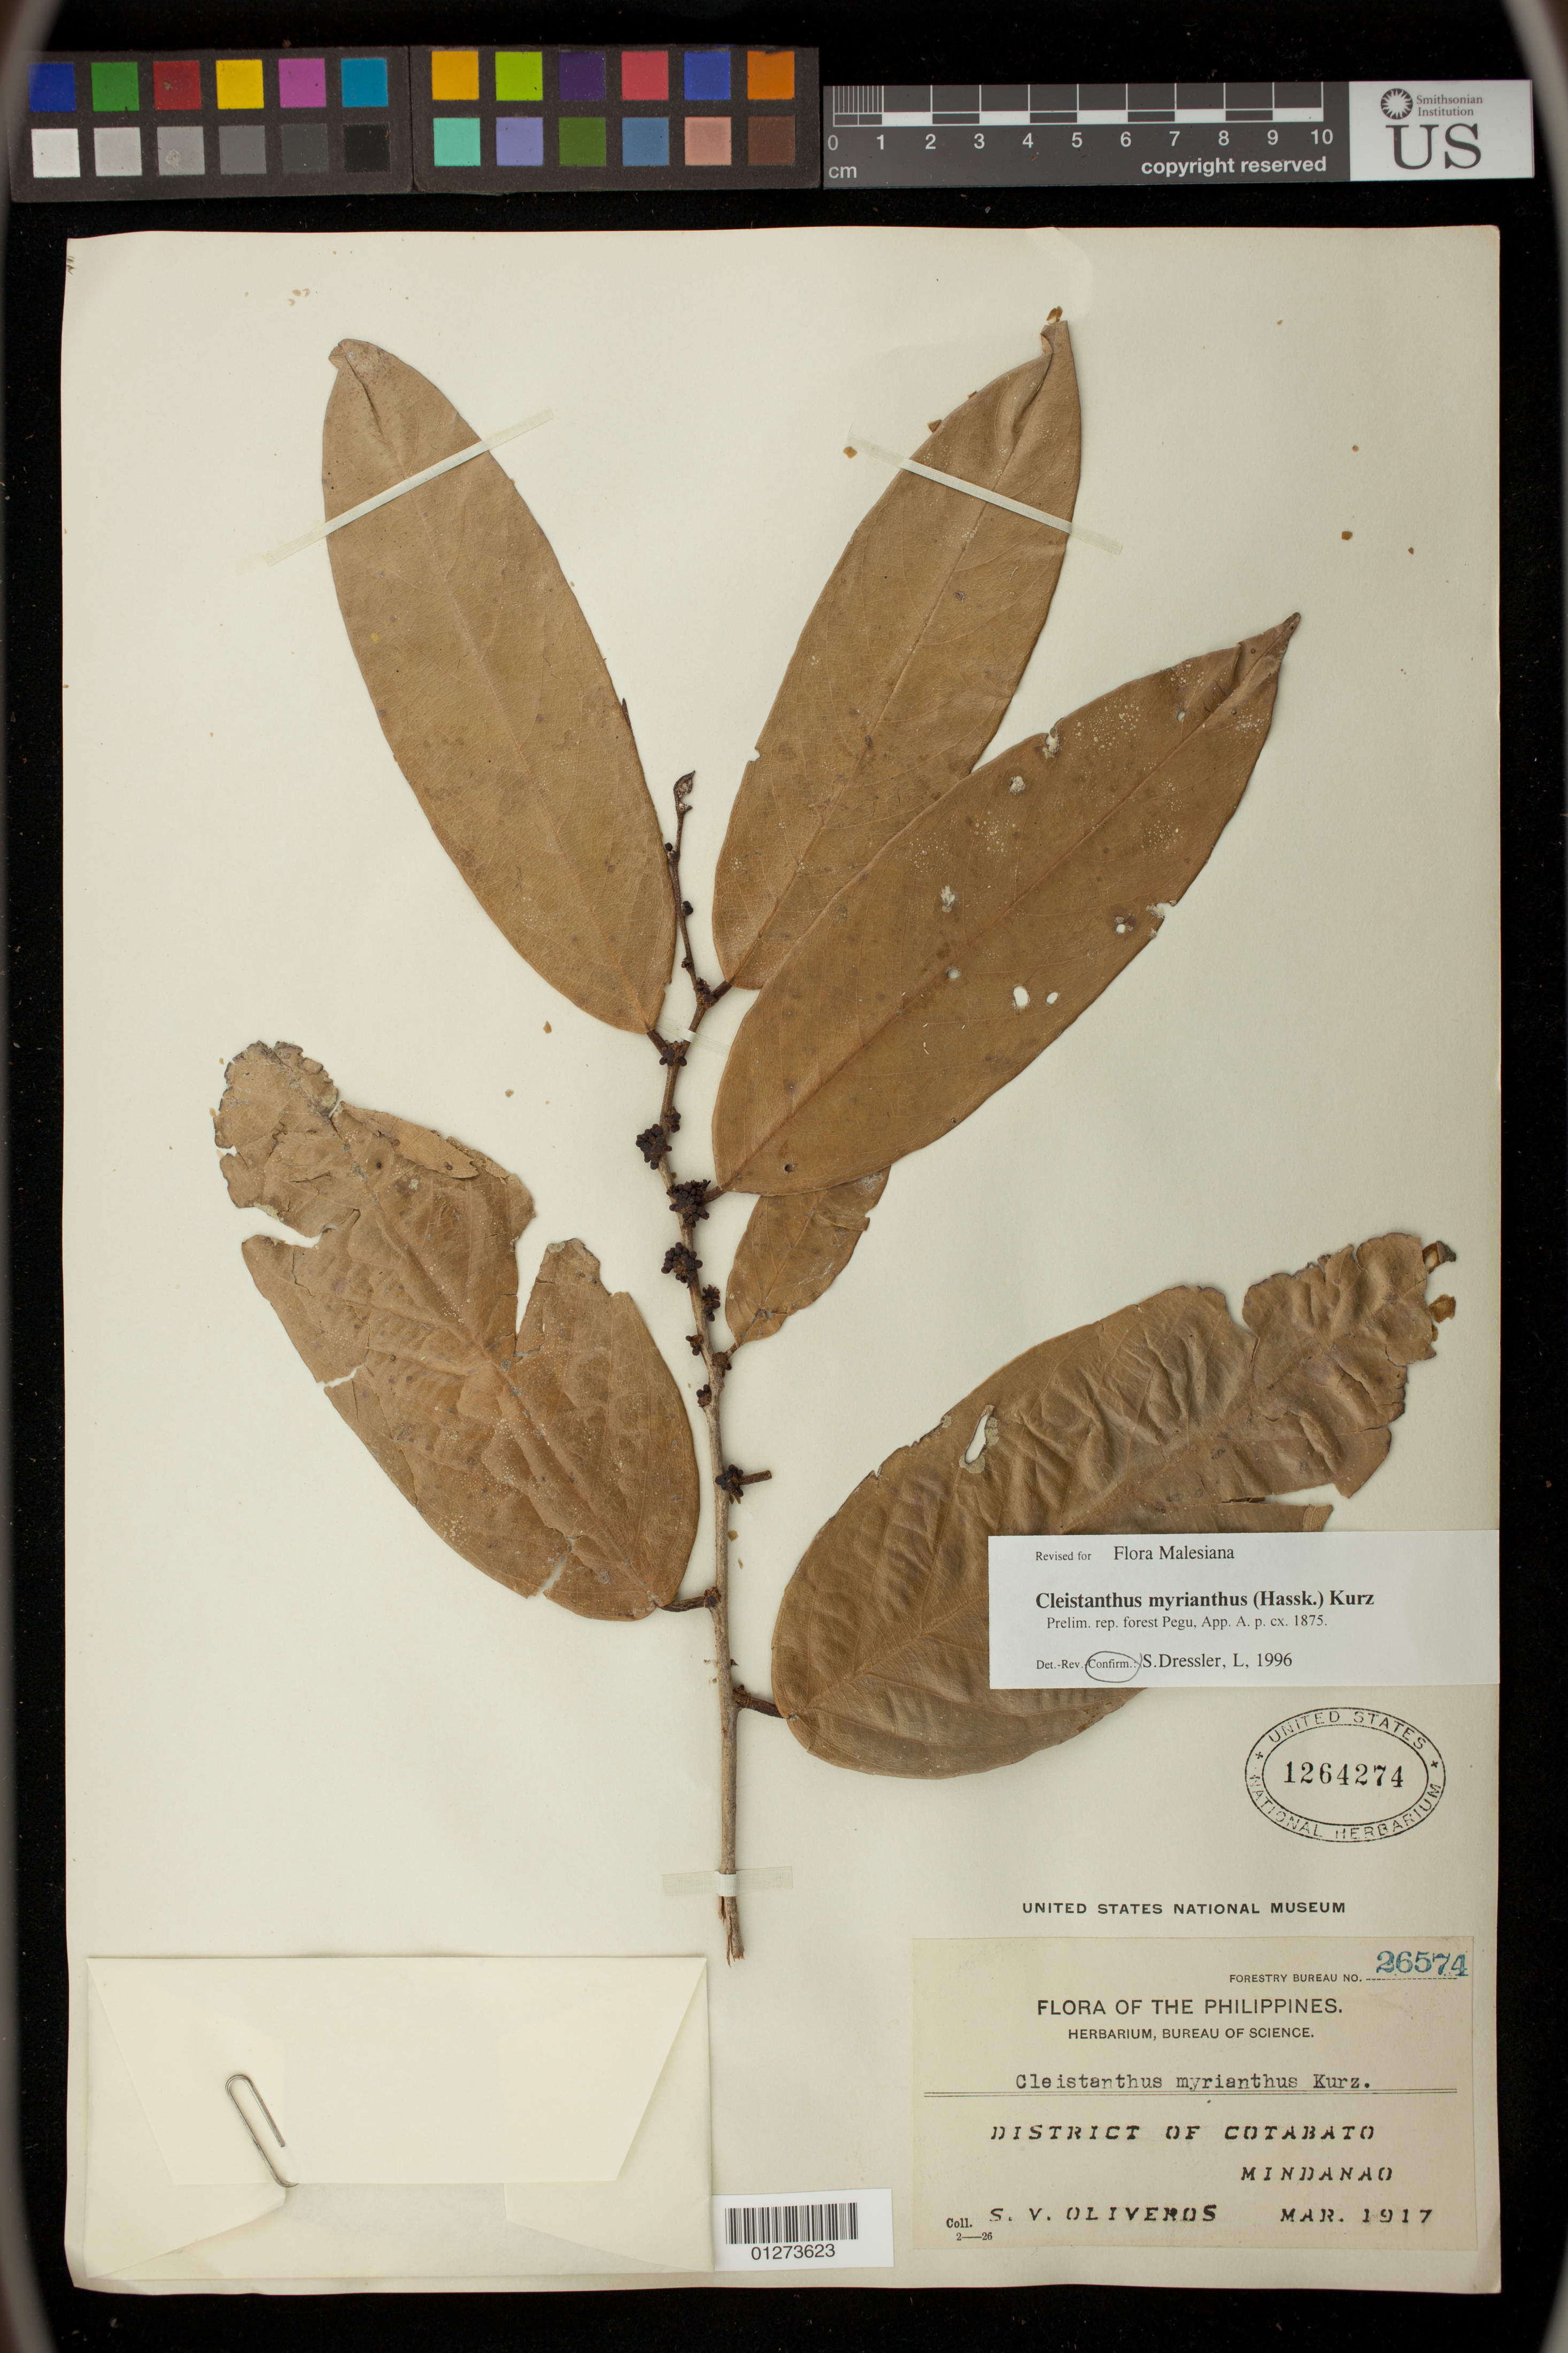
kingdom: Plantae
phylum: Tracheophyta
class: Magnoliopsida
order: Malpighiales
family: Phyllanthaceae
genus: Cleistanthus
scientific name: Cleistanthus myrianthus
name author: (Hassk.) Kurz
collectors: S. Oliveros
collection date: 1917-03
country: Philippines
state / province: Soccsksargen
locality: District of Cotabato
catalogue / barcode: US 1264274